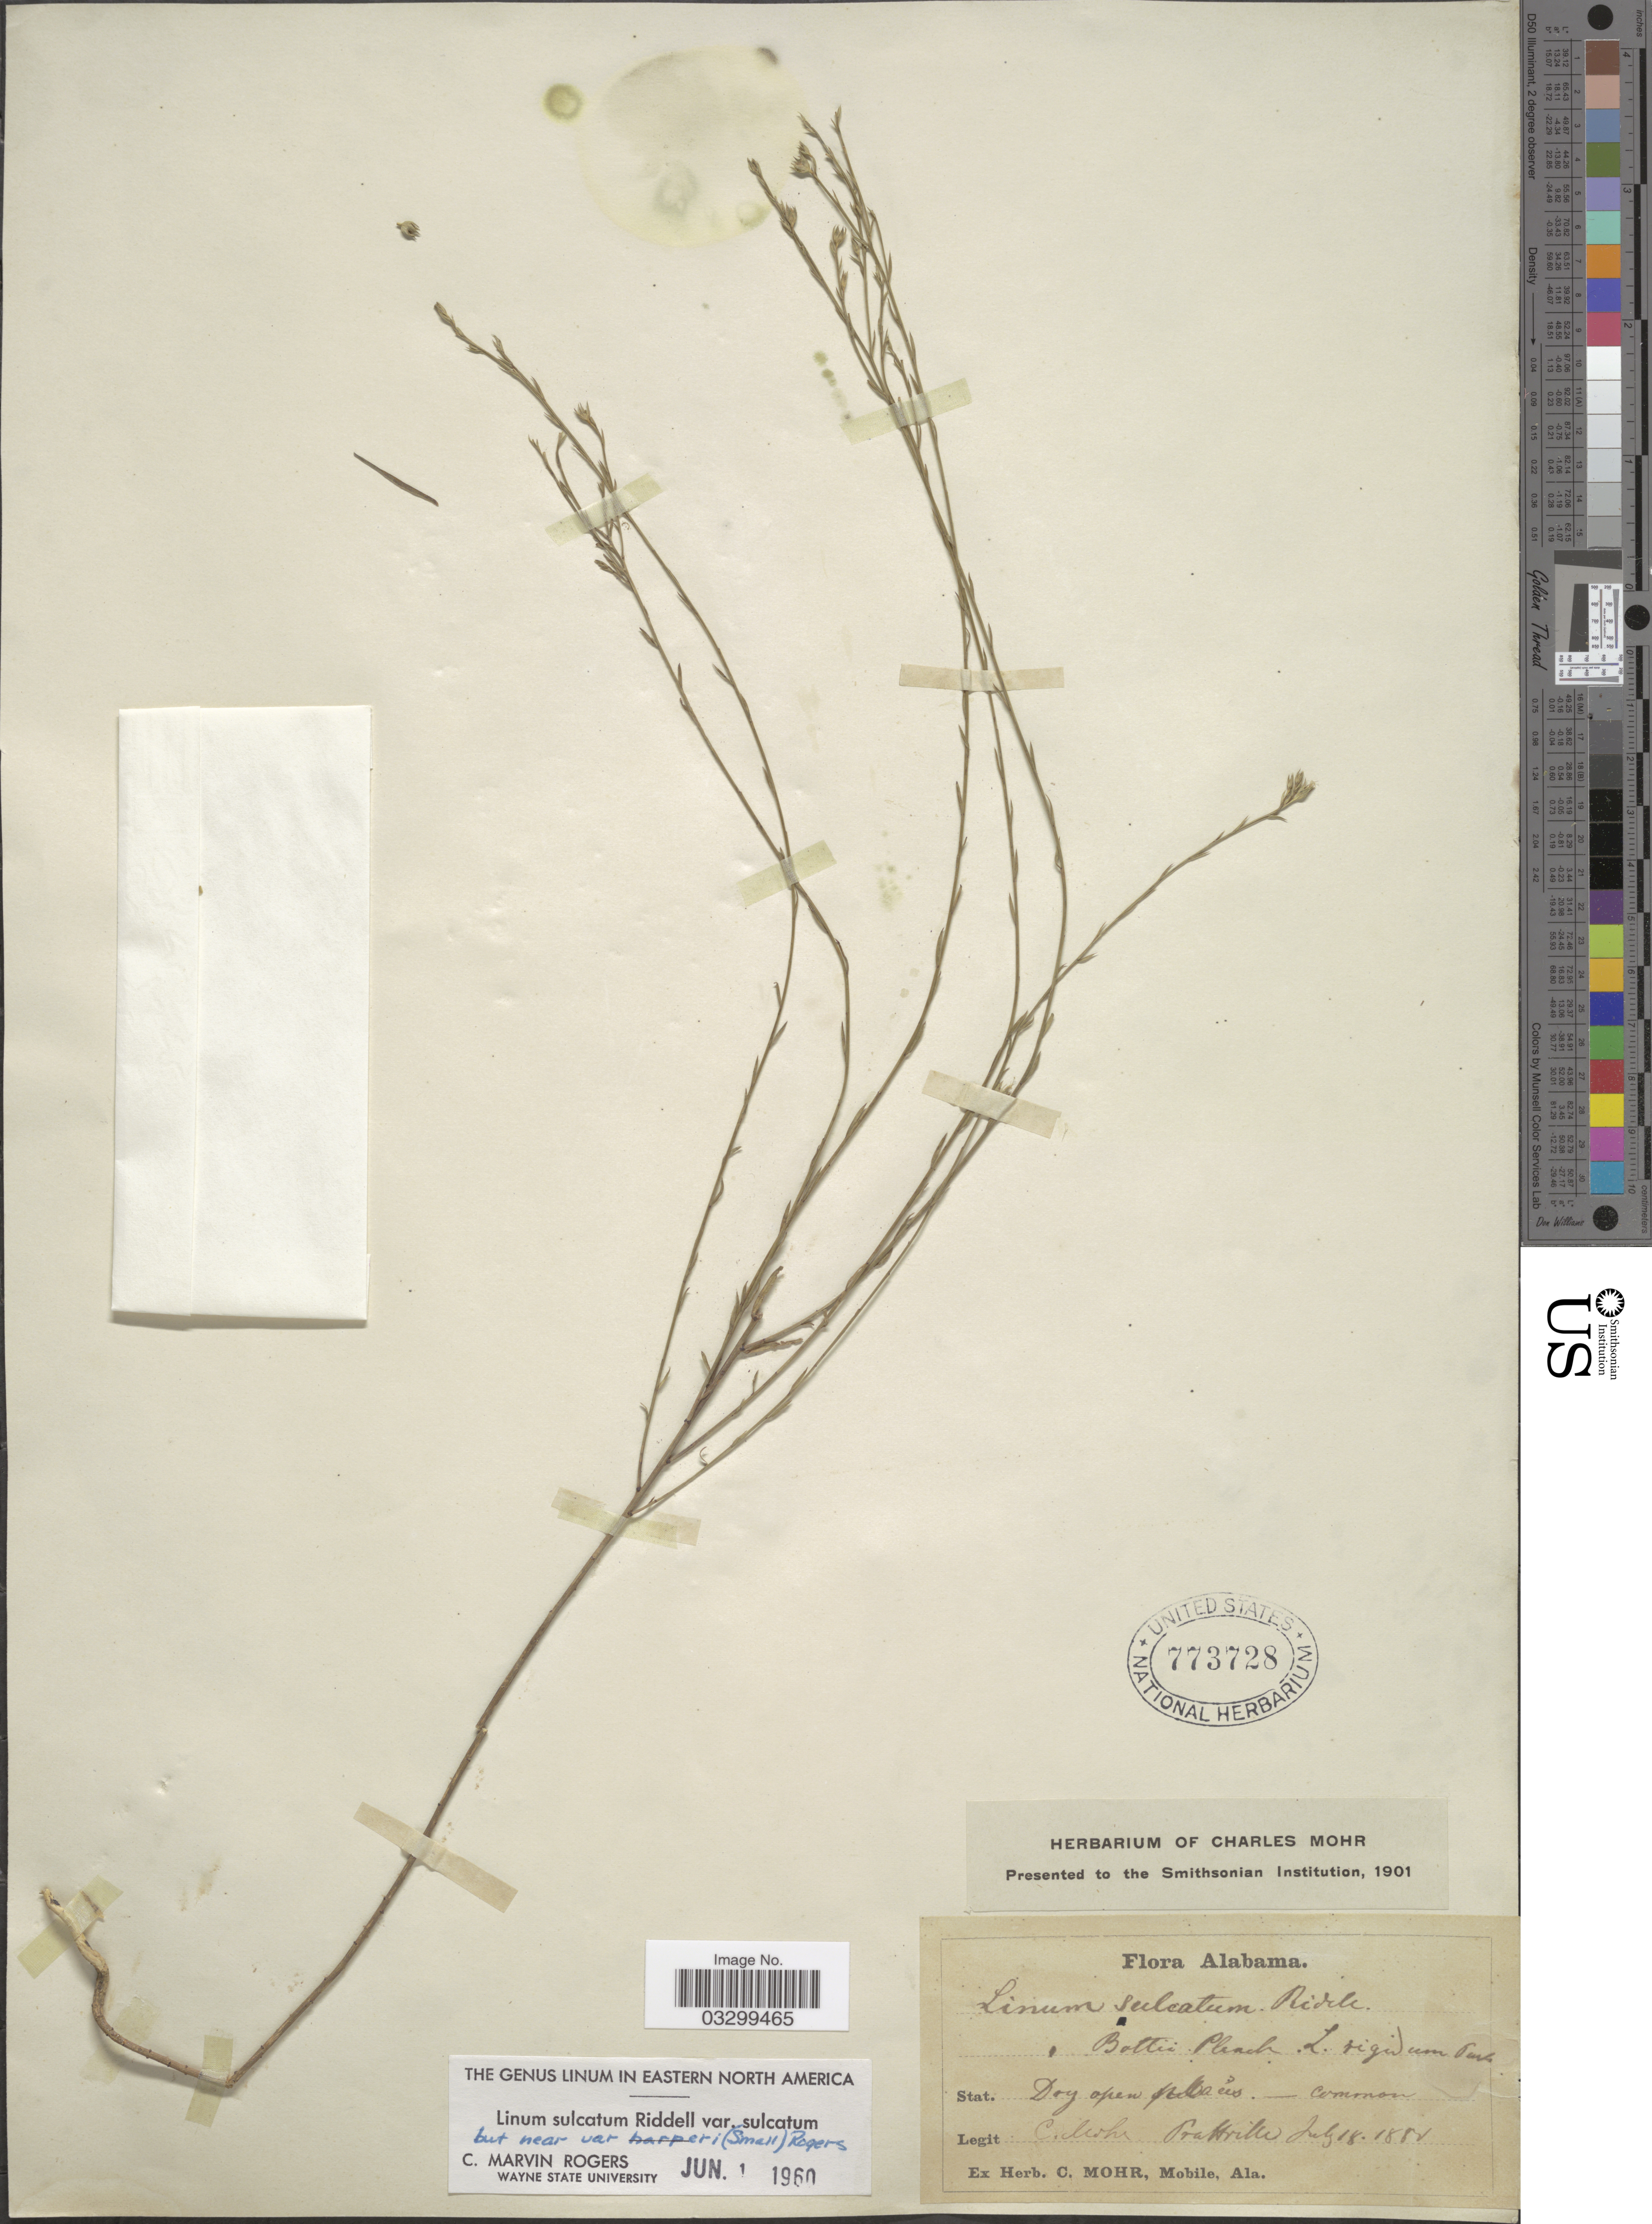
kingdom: Plantae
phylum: Tracheophyta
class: Magnoliopsida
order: Malpighiales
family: Linaceae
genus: Linum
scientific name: Linum sulcatum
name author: Riddell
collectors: Mohr, C. T. (herbarium)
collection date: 1881-07-18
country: United States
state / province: Alabama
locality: Prattville.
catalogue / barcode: US 773728